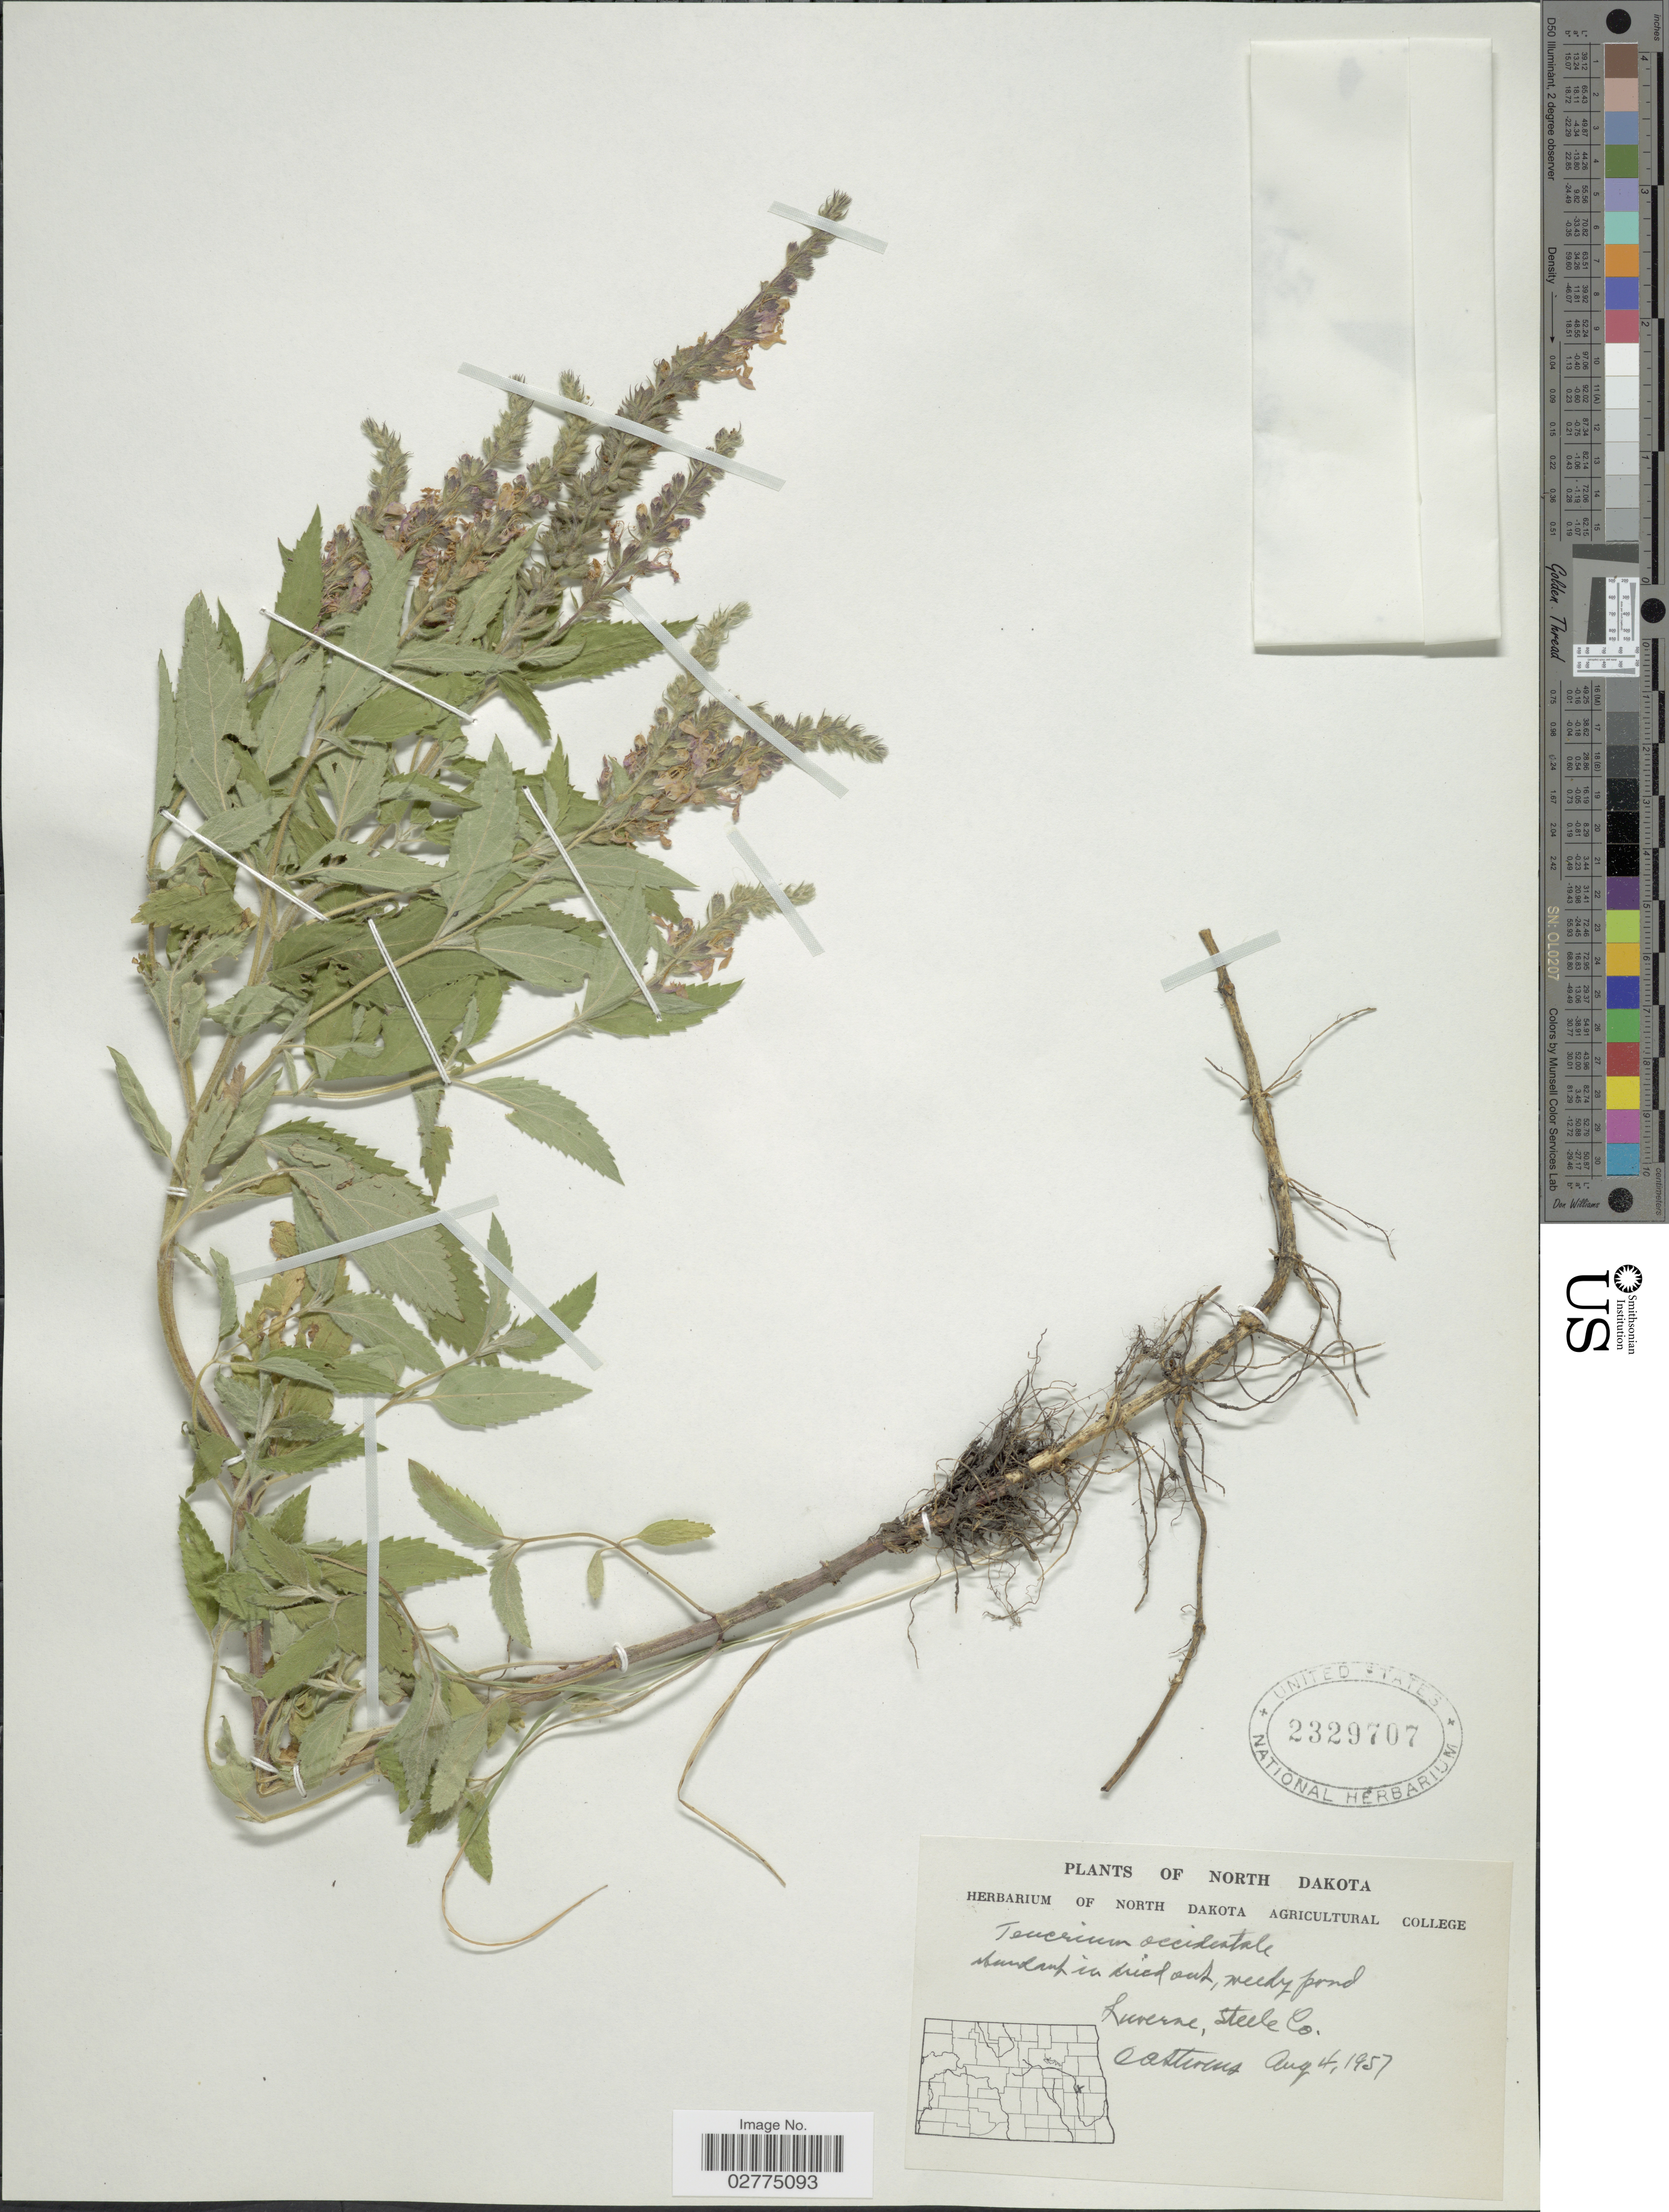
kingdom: Plantae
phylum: Tracheophyta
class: Magnoliopsida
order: Lamiales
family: Lamiaceae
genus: Teucrium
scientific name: Teucrium canadense var. occidentale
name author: (A. Gray) E. M. McClint. & Epling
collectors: O. A. Stevens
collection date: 1957-08-04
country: United States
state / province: North Dakota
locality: Laverne, Steele Co., Luverne.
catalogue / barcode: US 2329707